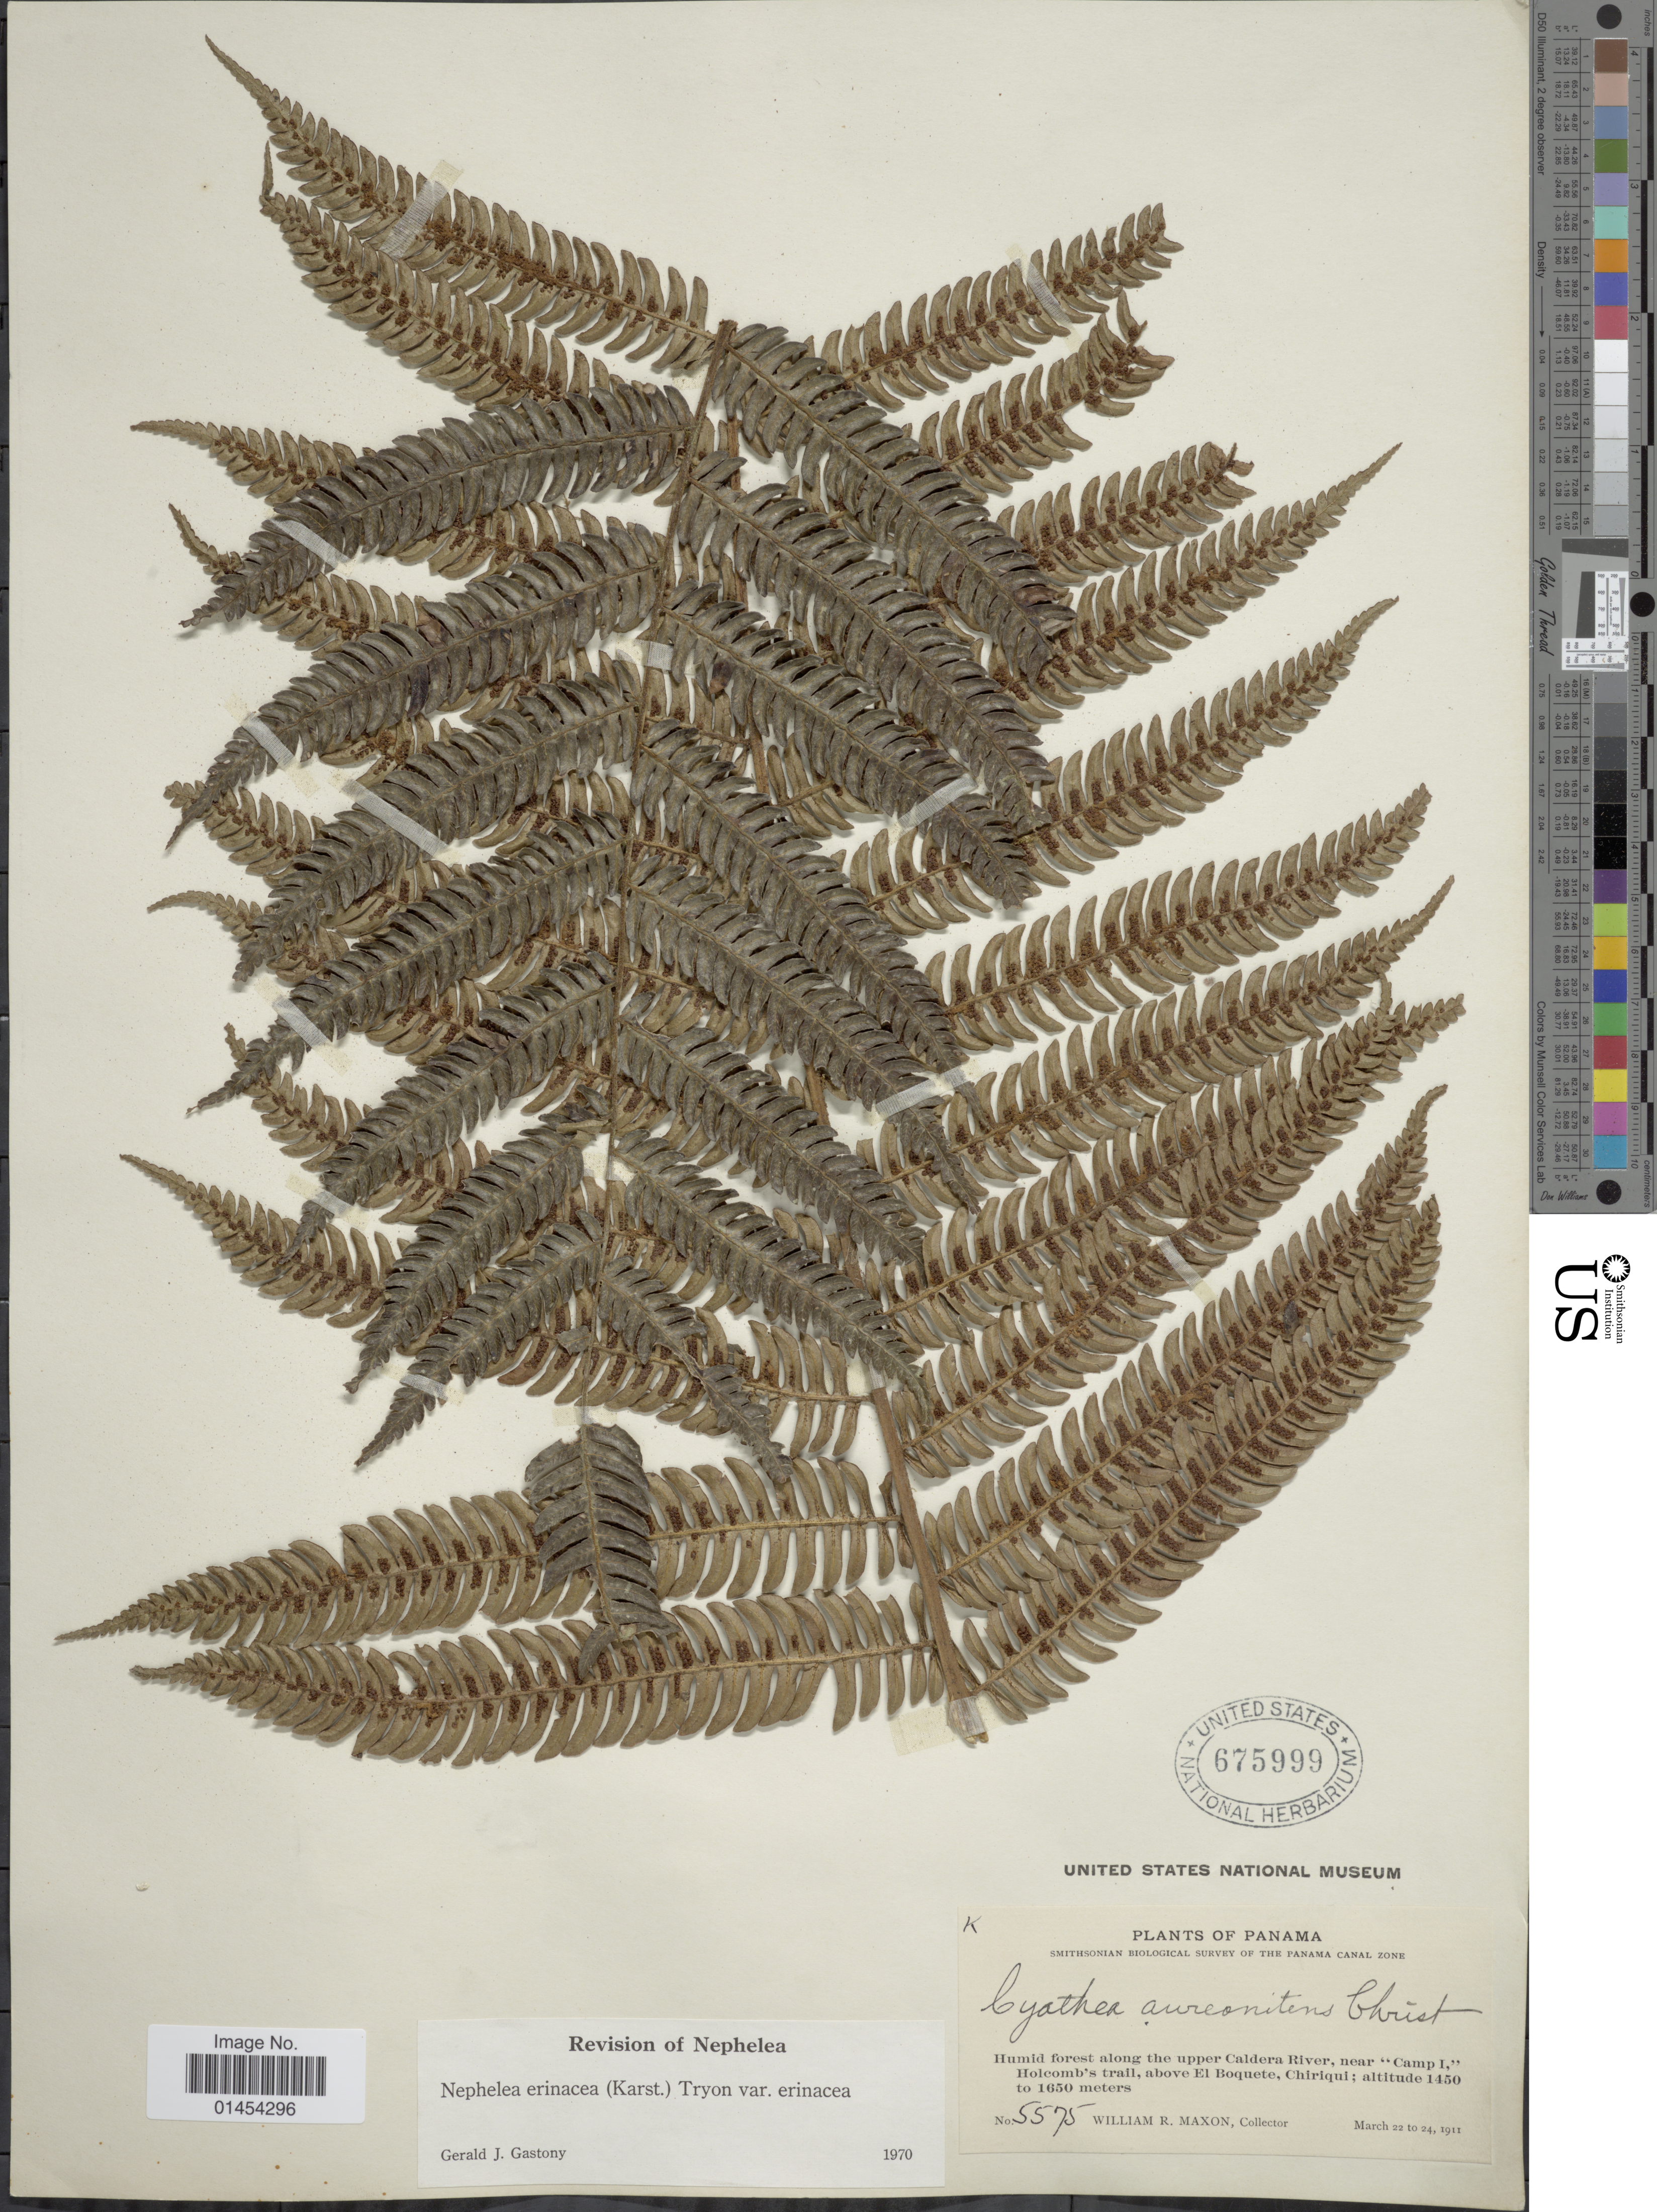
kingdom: Plantae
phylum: Tracheophyta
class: Polypodiopsida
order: Cyatheales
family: Cyatheaceae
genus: Alsophila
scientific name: Alsophila erinacea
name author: (H. Karst.) D.S. Conant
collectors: W. R. Maxon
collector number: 5575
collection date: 1911-03-22/1911-03-24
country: Panama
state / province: Chiriqui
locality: Humid forest along the upper Caldera River, near "Camp I", Holcomb's trail, above El Boquete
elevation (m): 1450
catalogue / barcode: US 675999